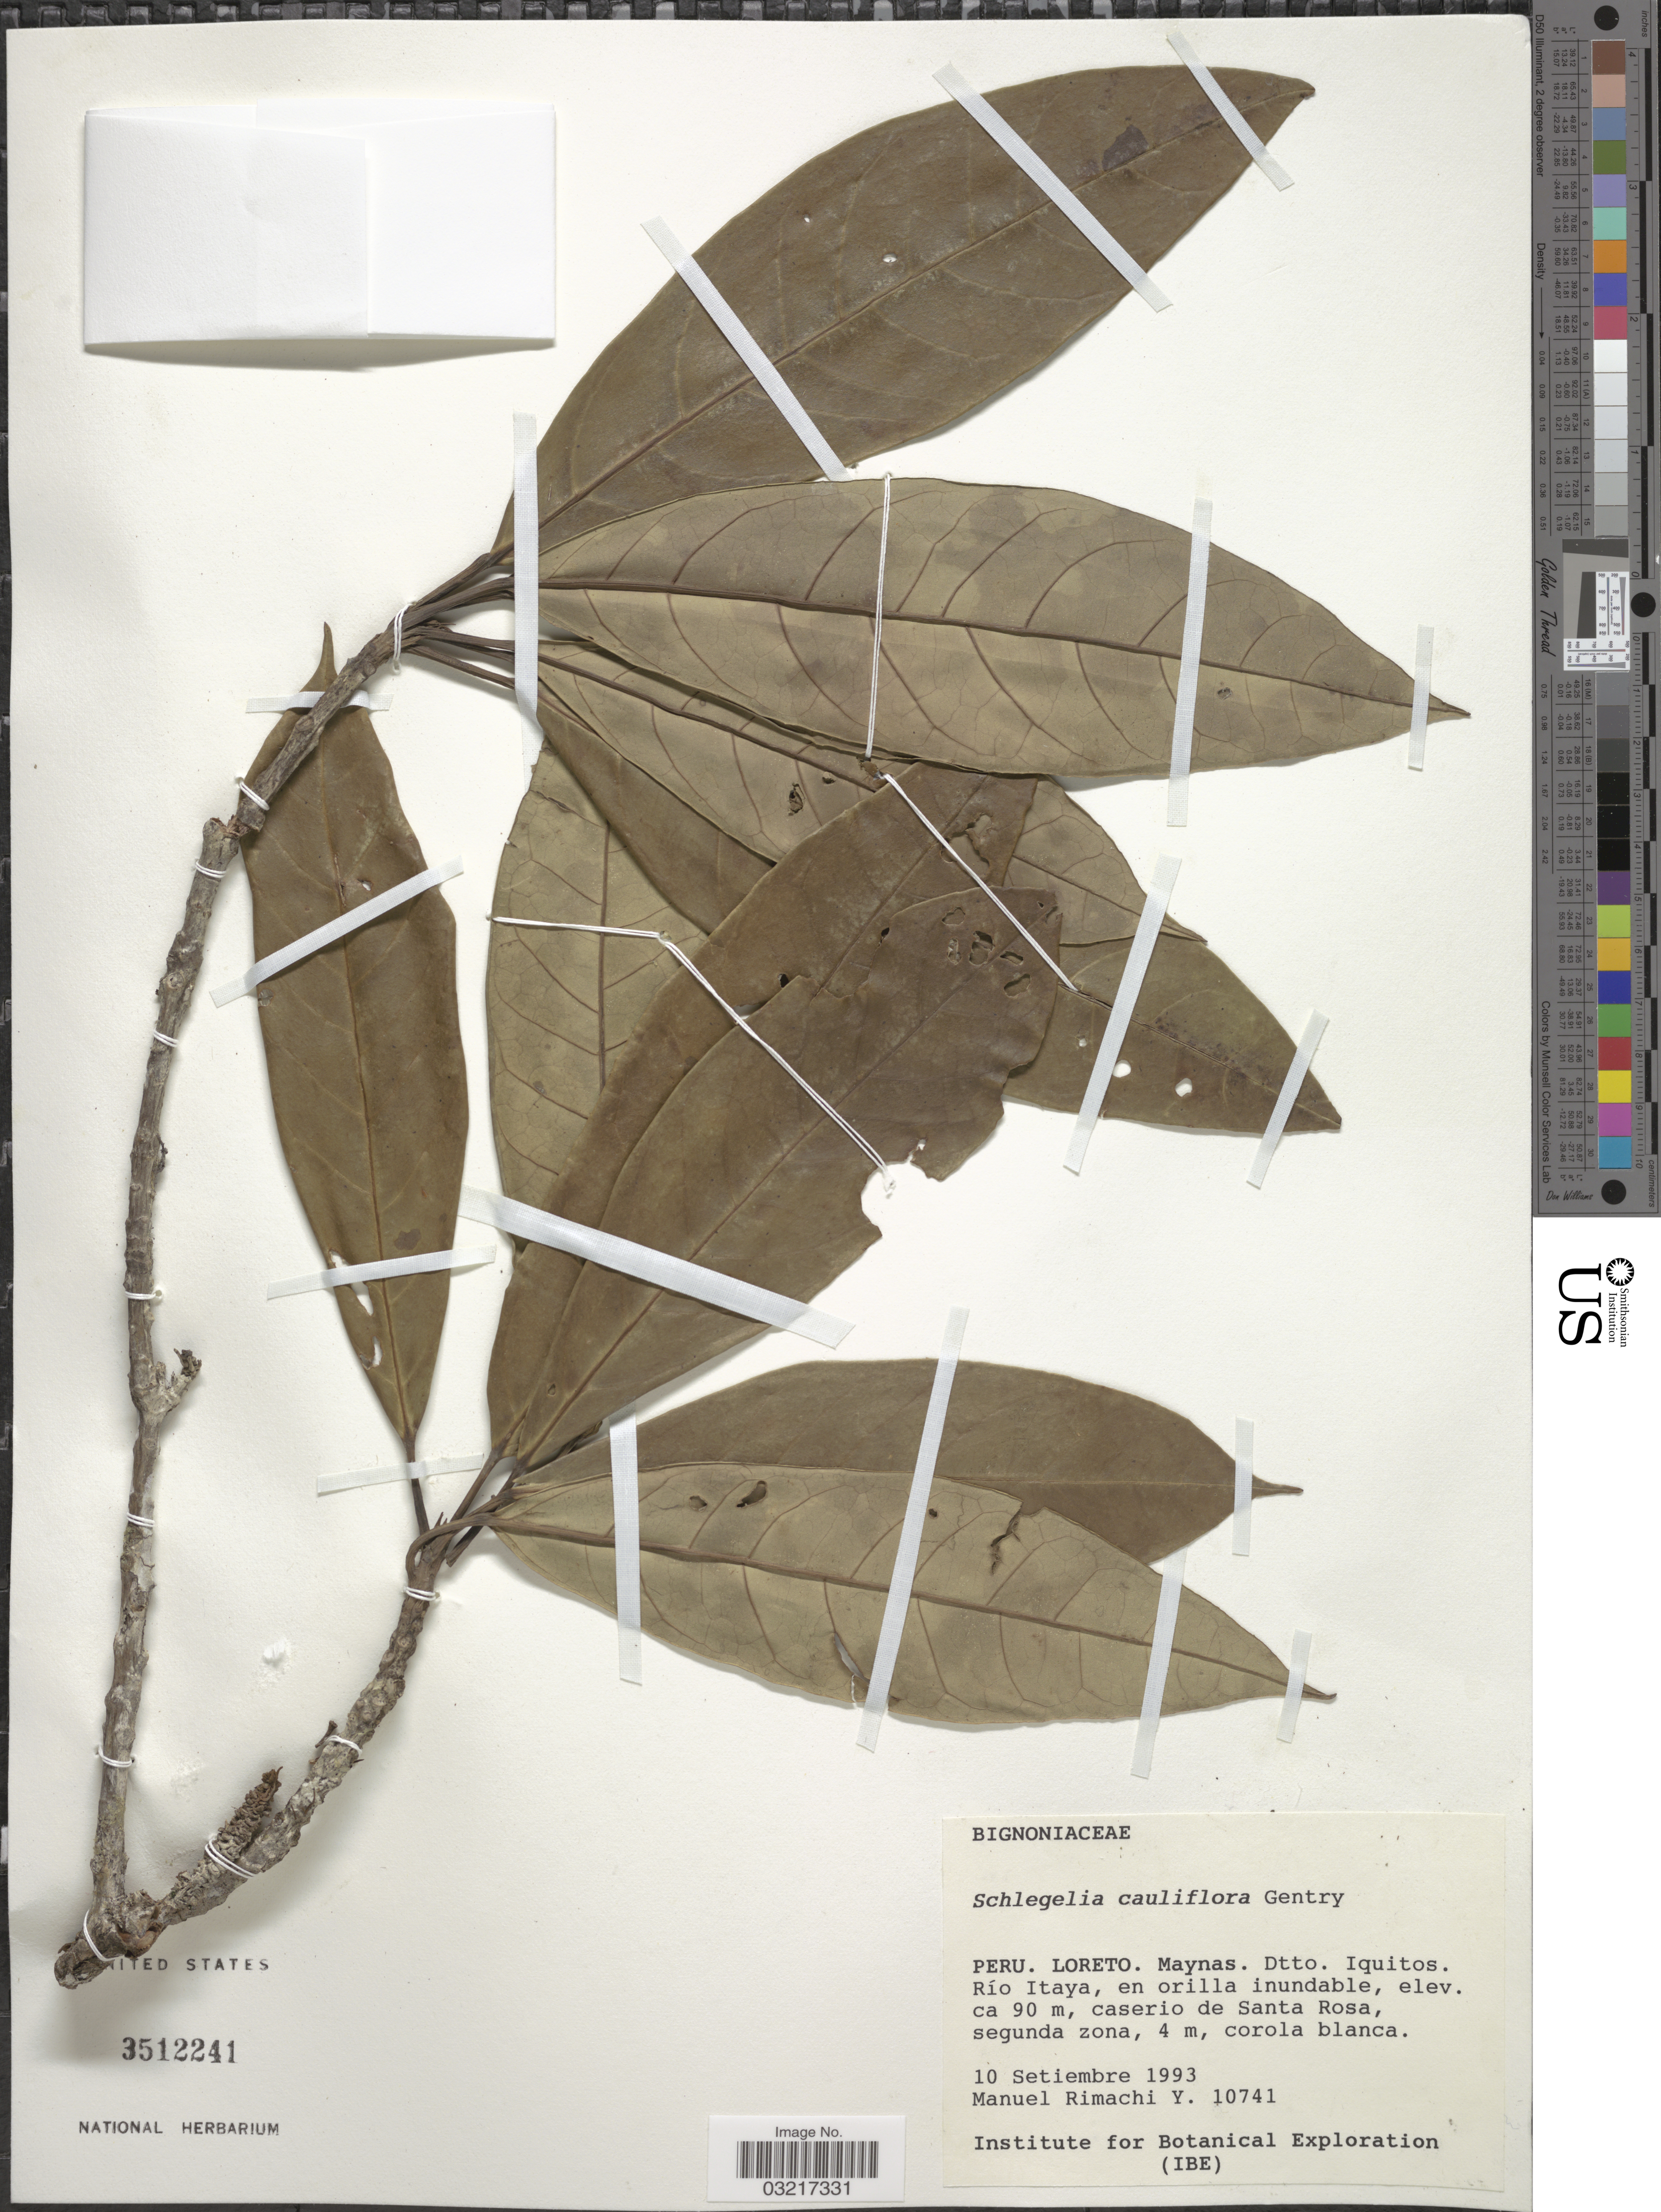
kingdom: Plantae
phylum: Tracheophyta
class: Magnoliopsida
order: Lamiales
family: Schlegeliaceae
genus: Schlegelia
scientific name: Schlegelia cauliflora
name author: A.H. Gentry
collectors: M. Rimachi Y.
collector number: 10741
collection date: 1993-09-10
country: Peru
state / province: Loreto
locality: Maynas. Dtto. Iquitos. Río Itaya, en orilla inundable.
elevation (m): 90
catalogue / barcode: US 3512241